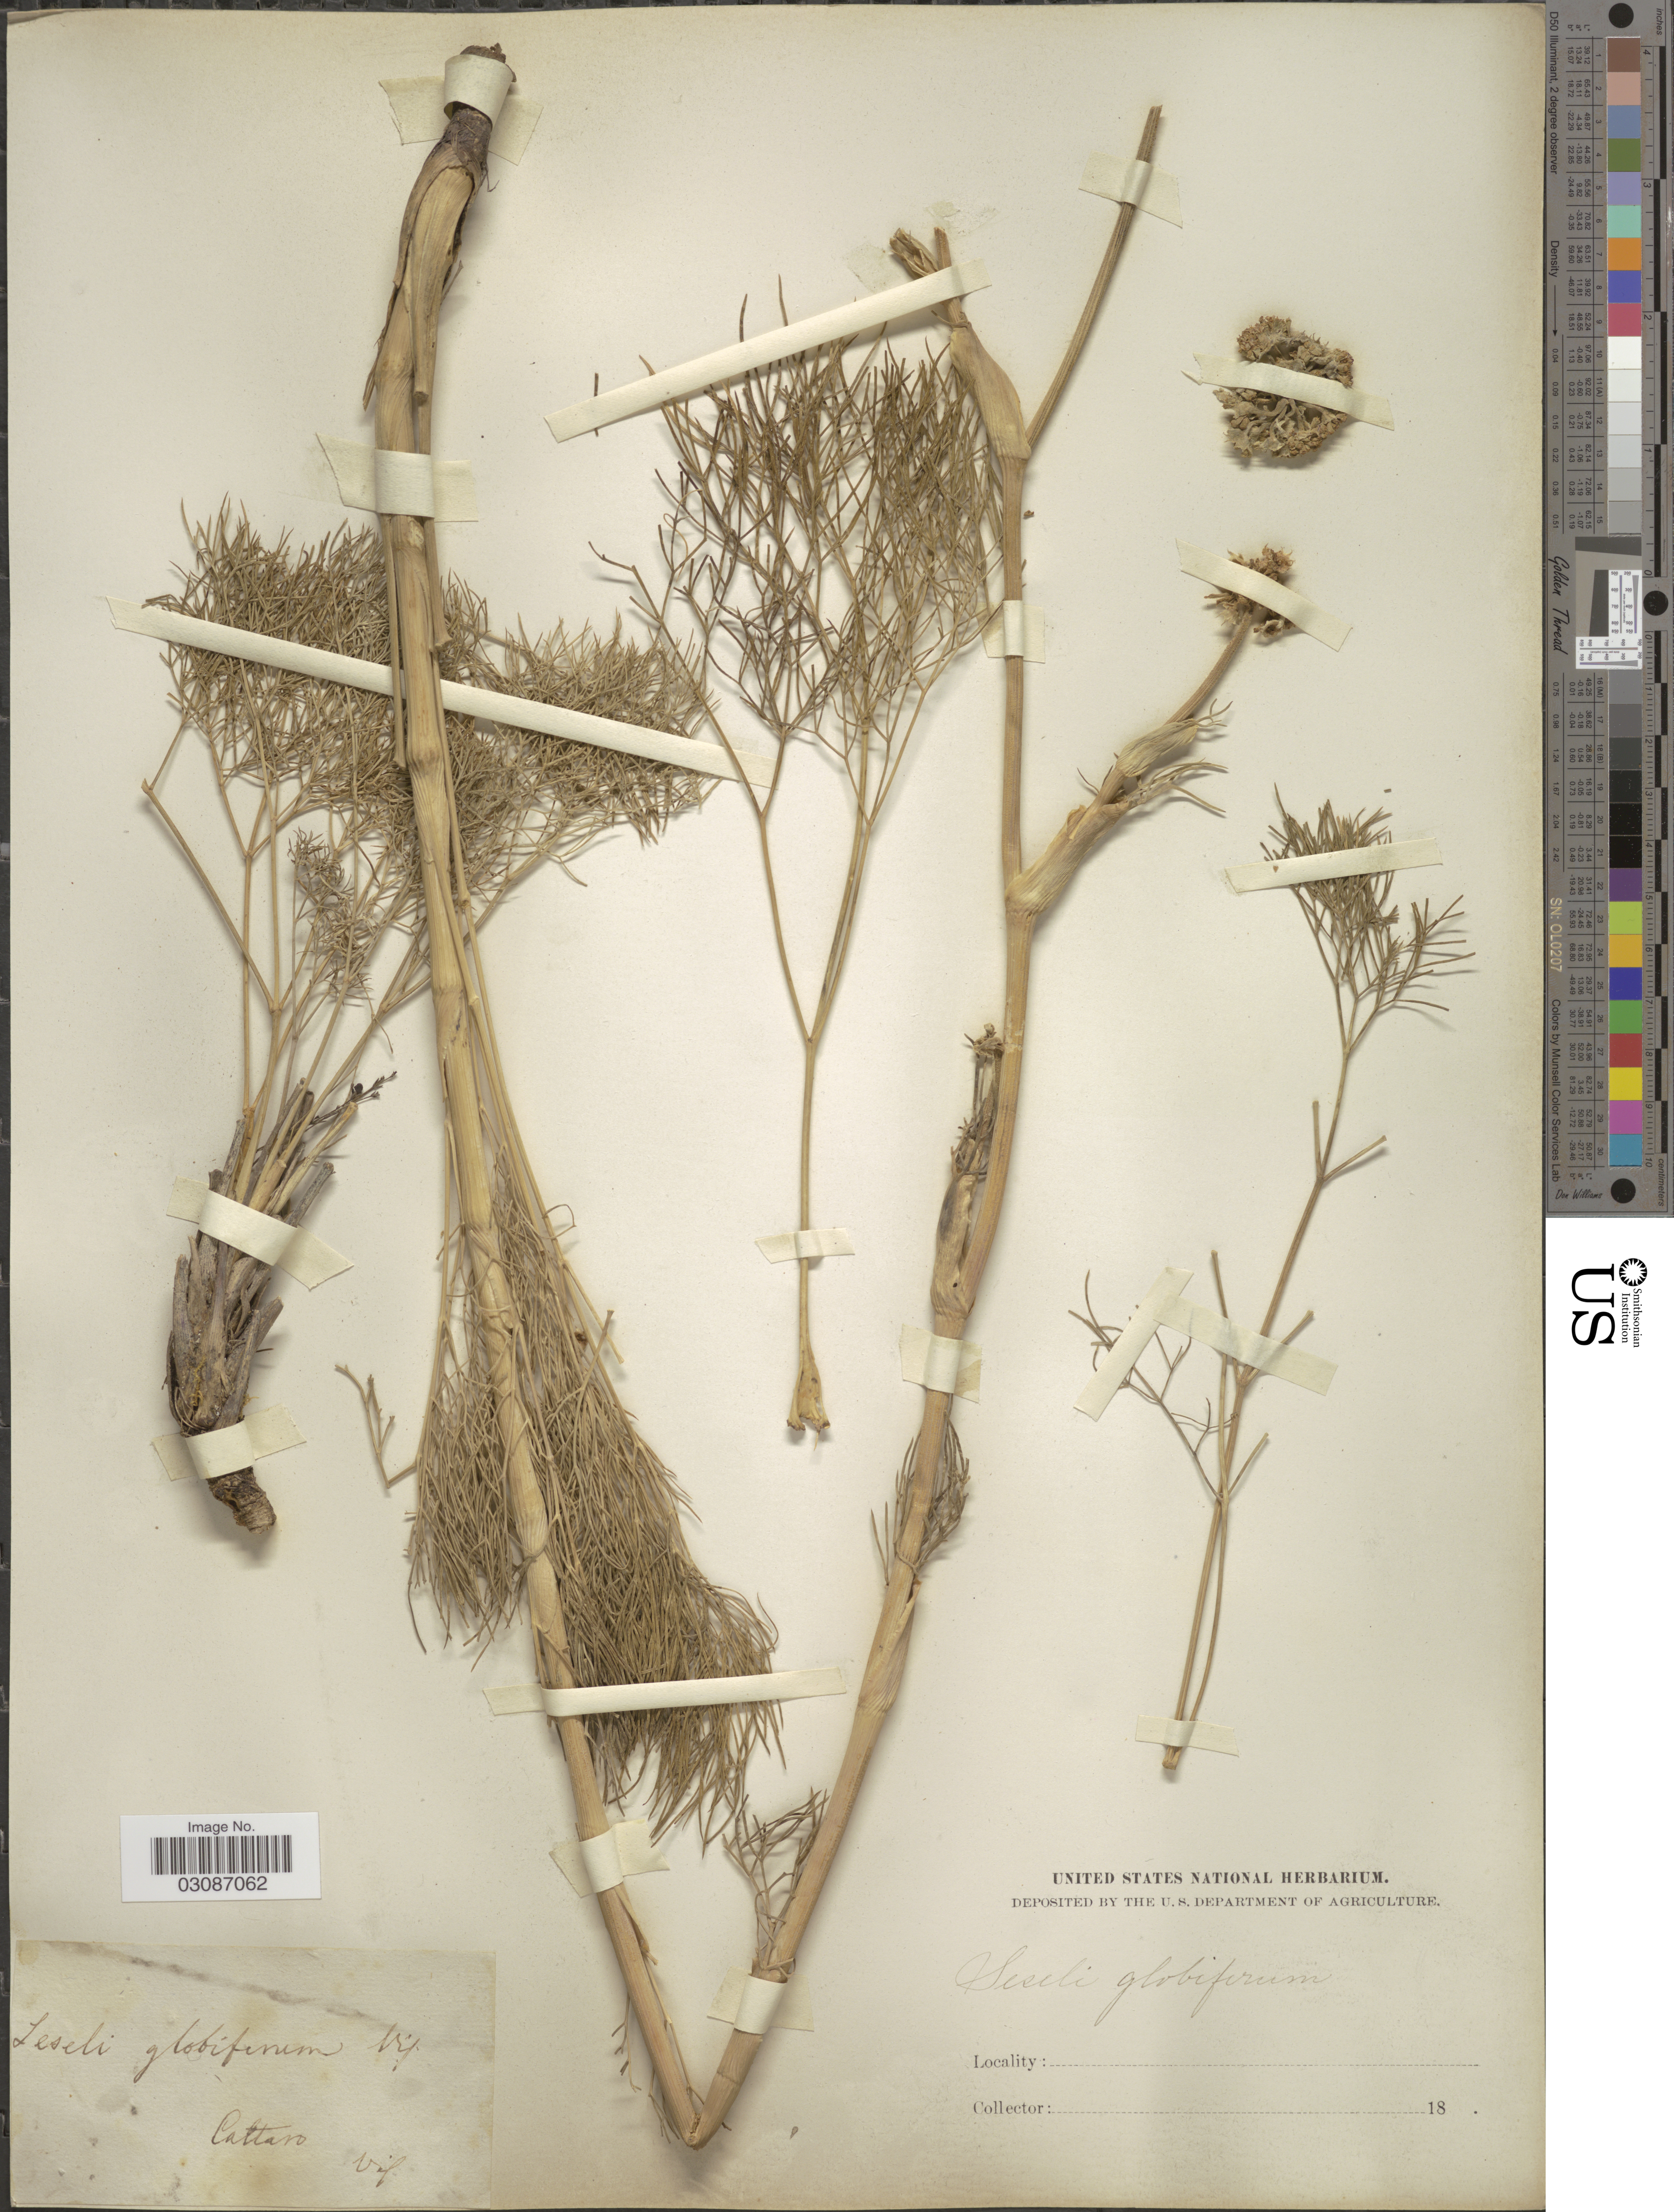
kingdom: Plantae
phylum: Tracheophyta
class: Magnoliopsida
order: Apiales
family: Apiaceae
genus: Seseli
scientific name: Seseli globiferum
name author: Vis.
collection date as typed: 18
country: Montenegro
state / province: Kotor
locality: Kotor (Cattaro). Vif. Bay of Kotor